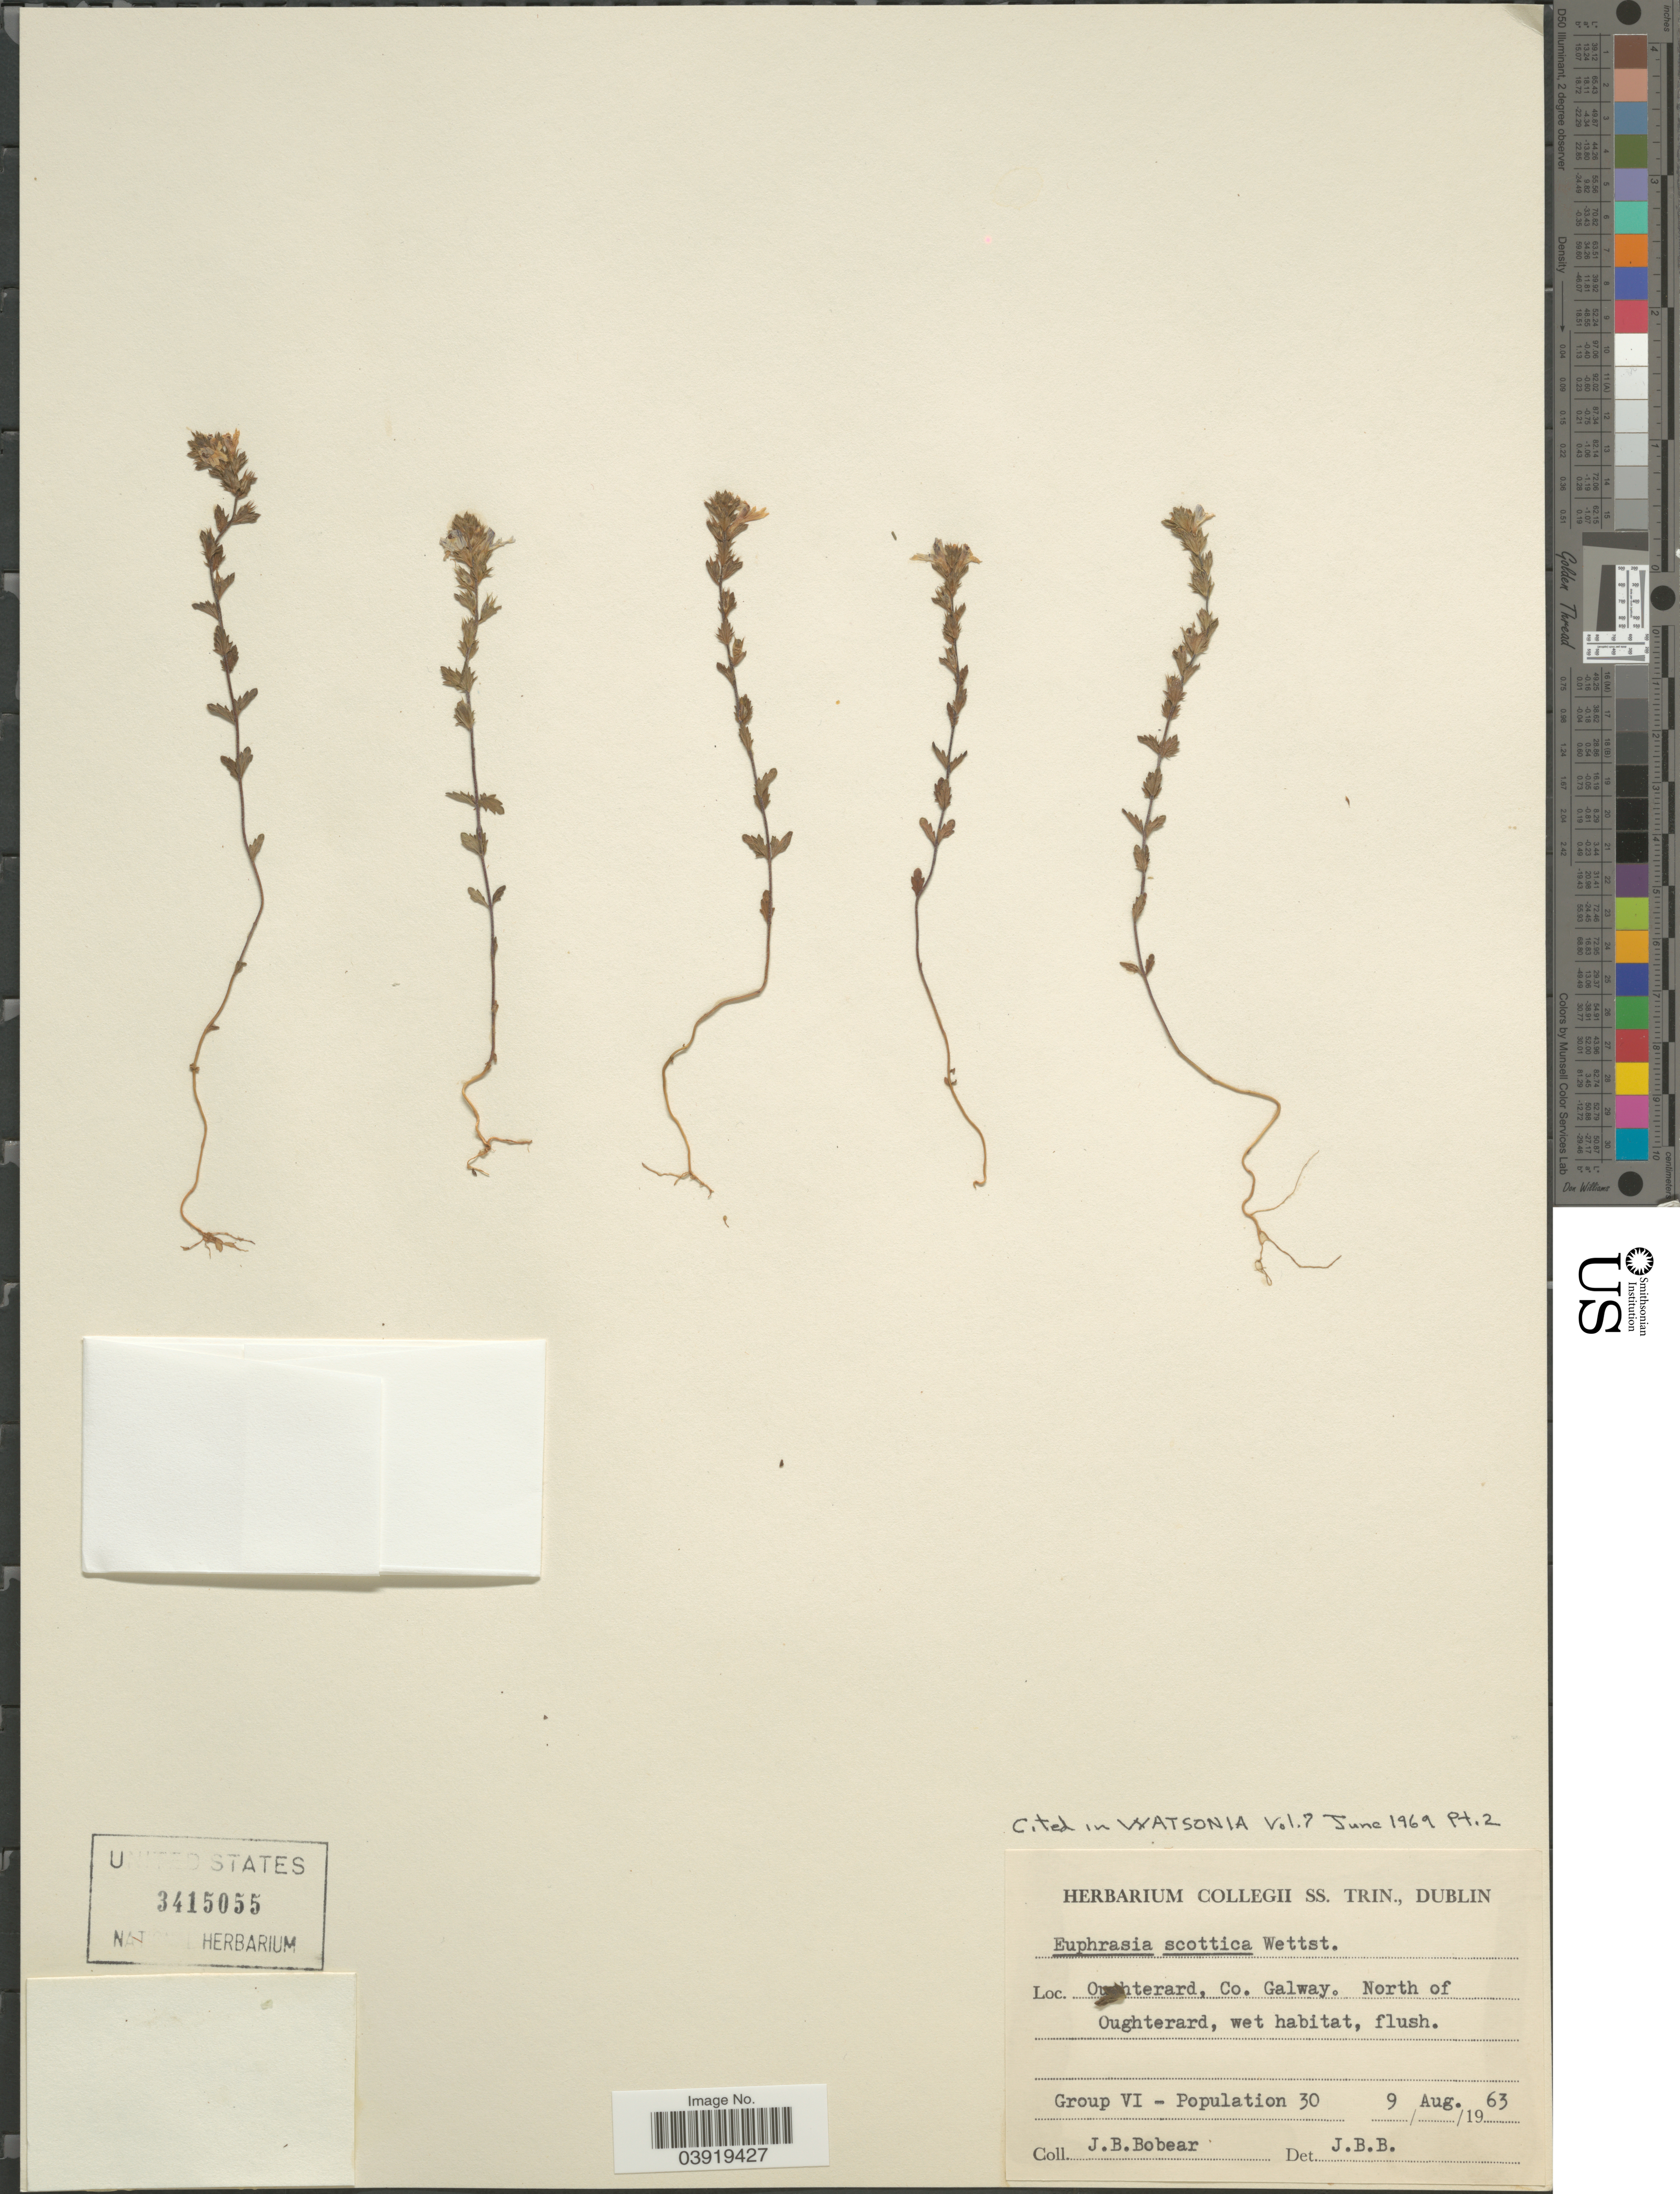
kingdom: Plantae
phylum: Tracheophyta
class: Magnoliopsida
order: Lamiales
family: Orobanchaceae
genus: Euphrasia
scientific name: Euphrasia scottica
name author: Wettst.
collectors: J. Bobear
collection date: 1963-08-09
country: Ireland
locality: O [illegible text]hterard, Co. Galway. North of Oughterard. Group VI - Population 30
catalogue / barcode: US 3415055